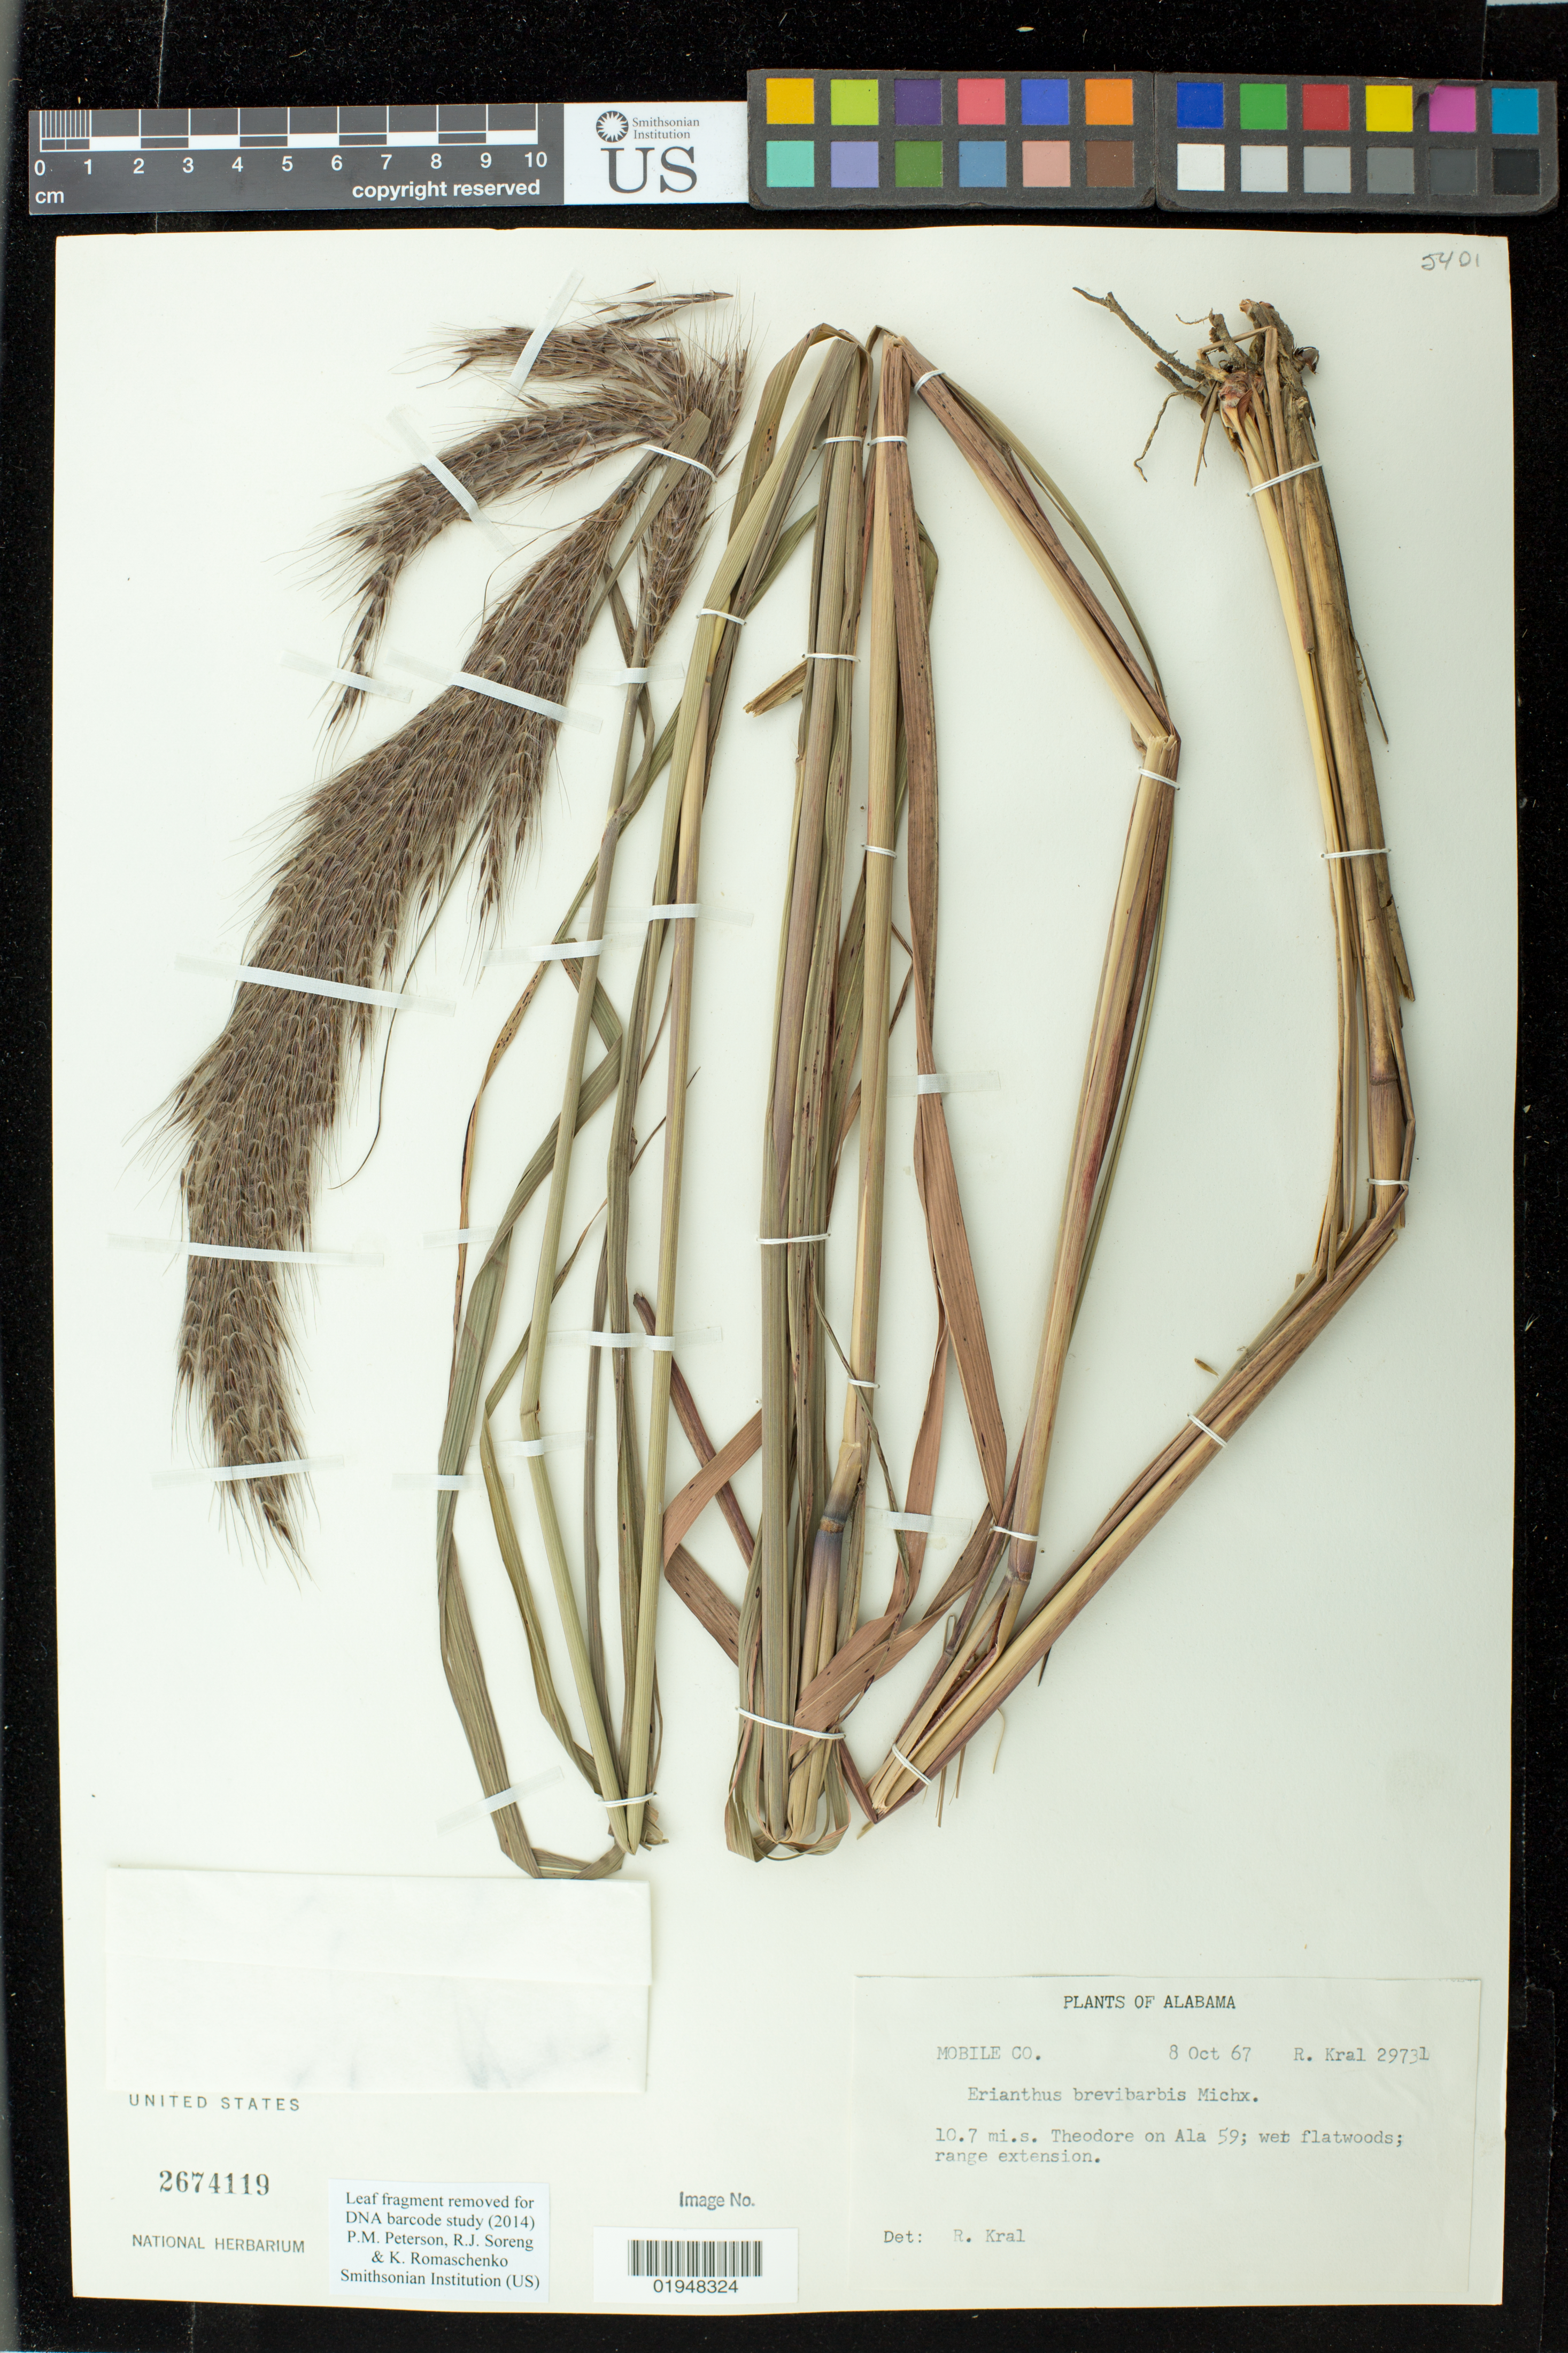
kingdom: Plantae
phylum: Tracheophyta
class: Liliopsida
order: Poales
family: Poaceae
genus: Erianthus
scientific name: Erianthus brevibarbis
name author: Michx.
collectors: R. Kral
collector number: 29731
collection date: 1967-10-08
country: United States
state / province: Alabama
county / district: Mobile County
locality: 10.7 mi. s. Theodore on Ala 59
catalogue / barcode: US 2674119